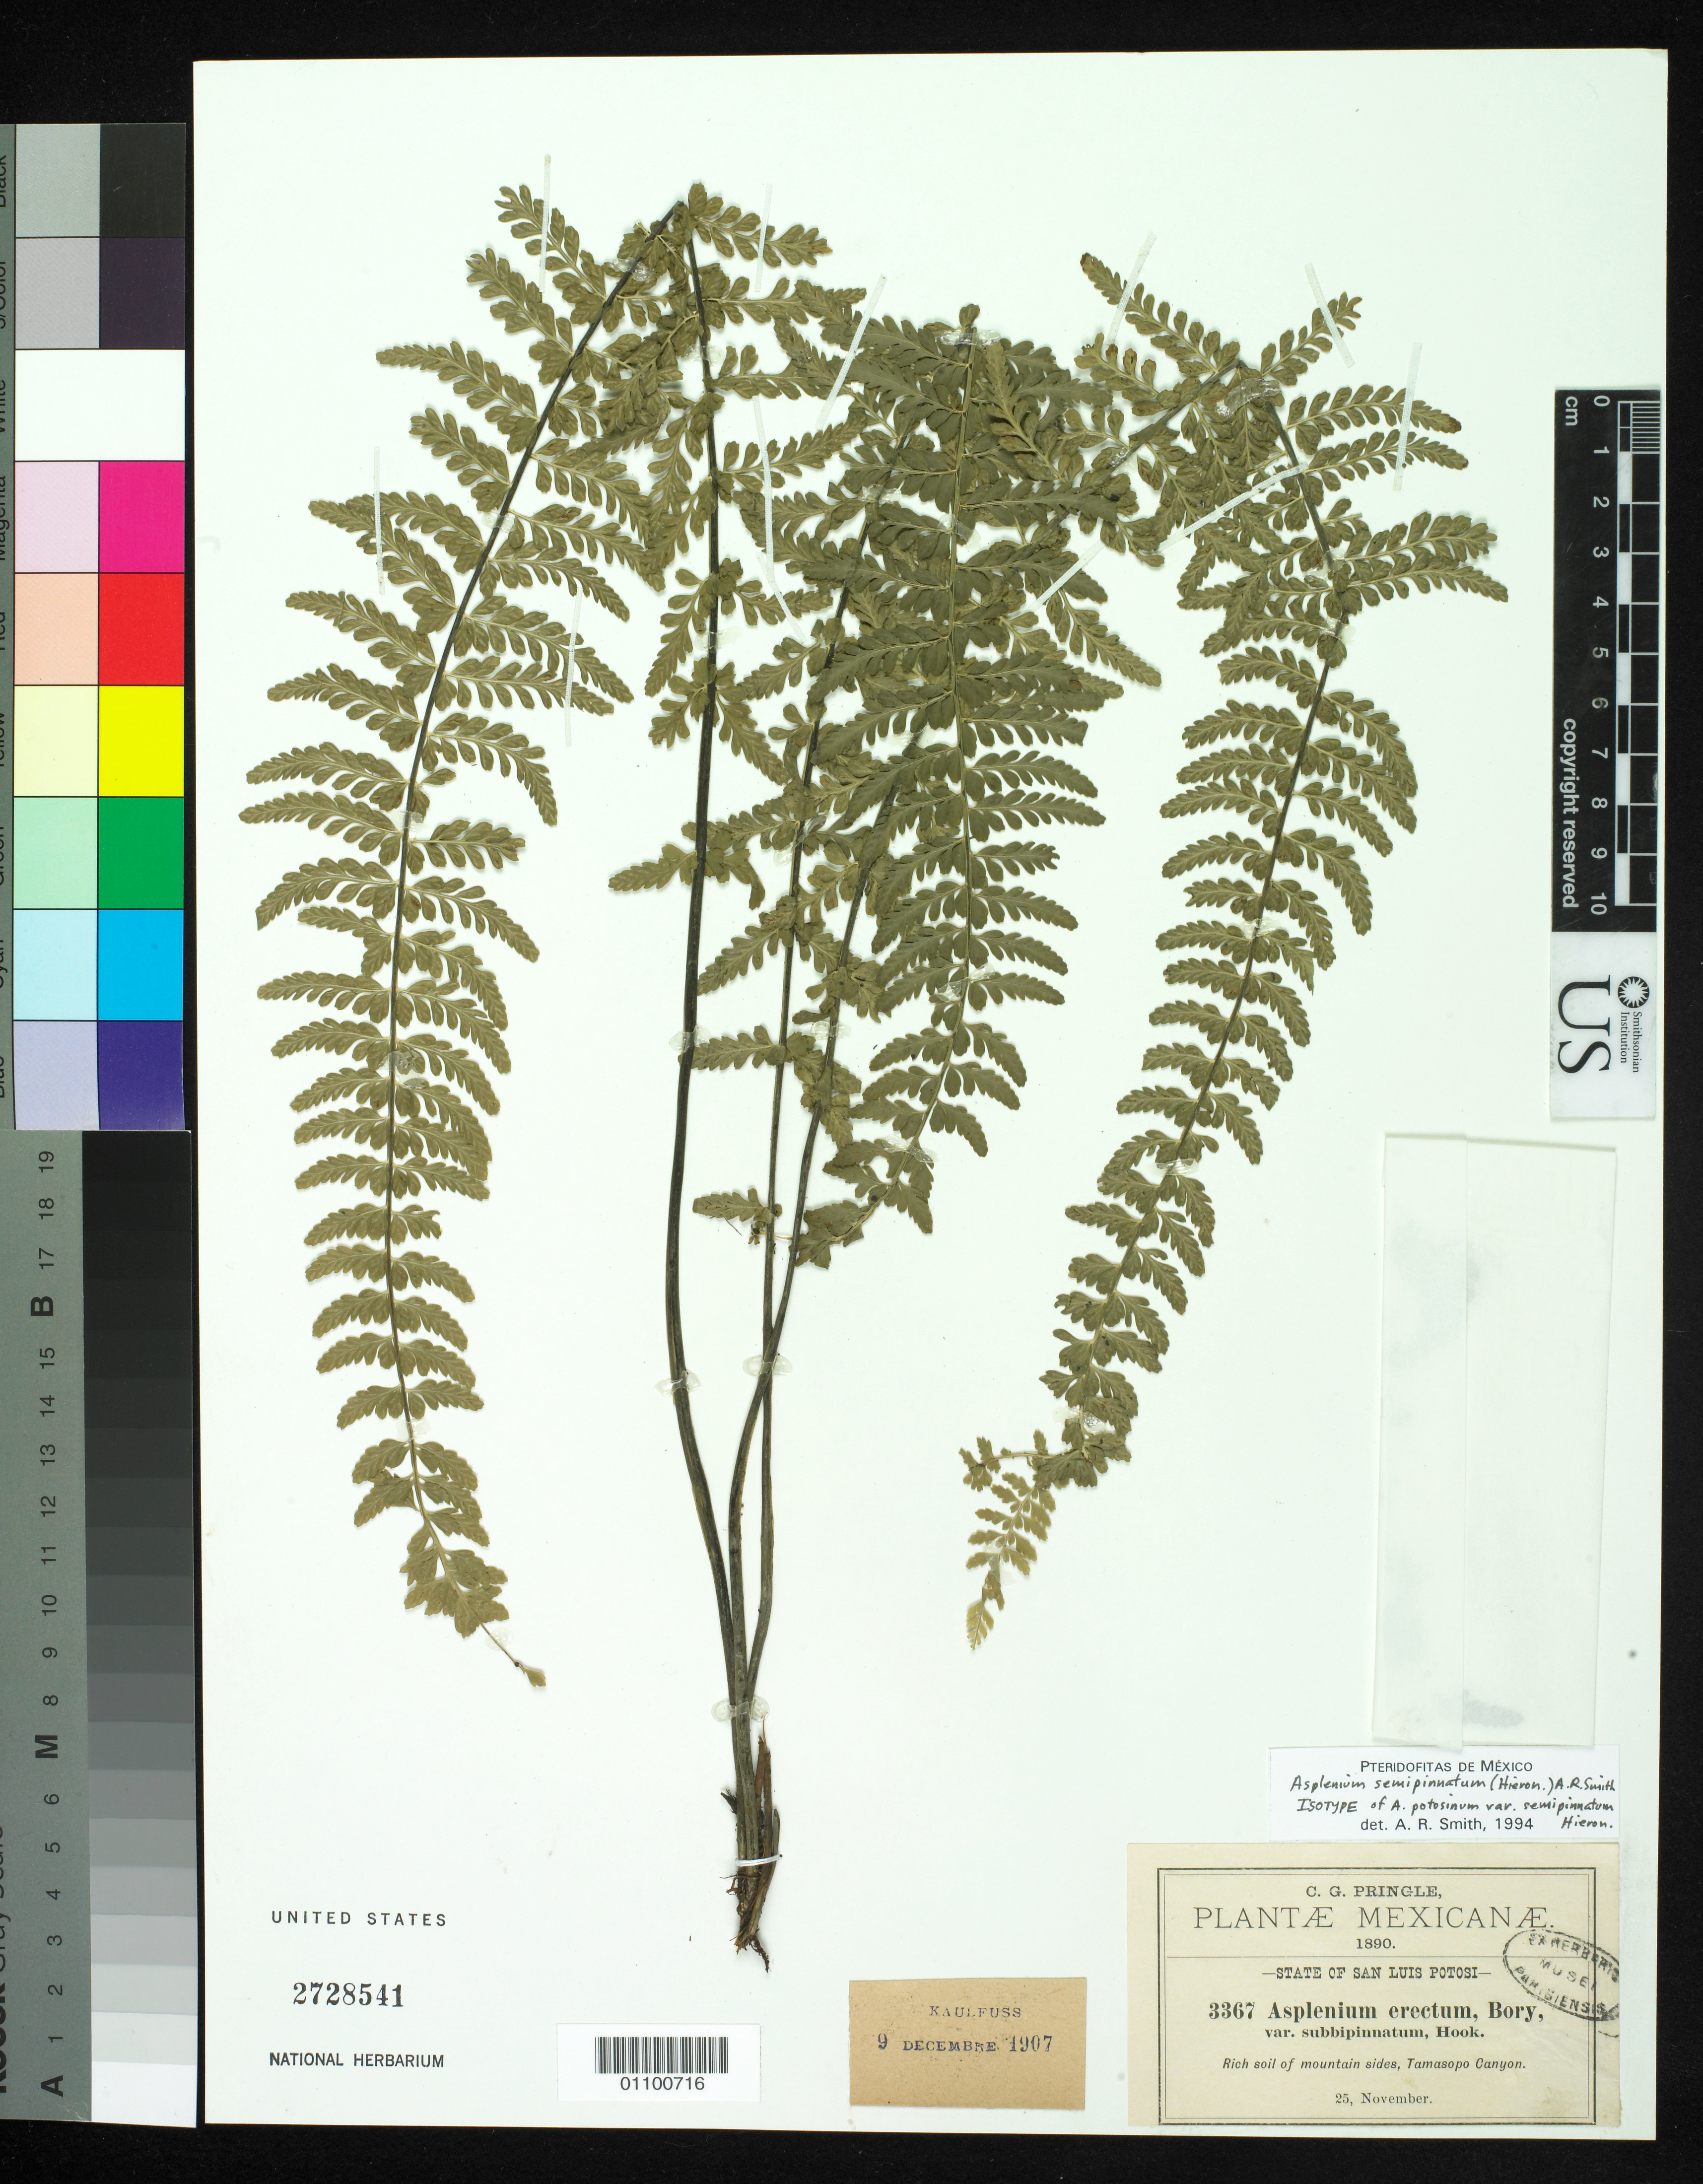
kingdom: Plantae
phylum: Tracheophyta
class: Polypodiopsida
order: Polypodiales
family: Aspleniaceae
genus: Asplenium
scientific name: Asplenium potosinum var. semipinnatum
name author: Hieron.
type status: Isotype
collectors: C. G. Pringle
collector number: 3367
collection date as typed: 25 Nov 1890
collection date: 1890-11-25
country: Mexico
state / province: San Luis Potosi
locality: Tamasopo Canyon, mountain sides.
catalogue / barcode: US 2728541